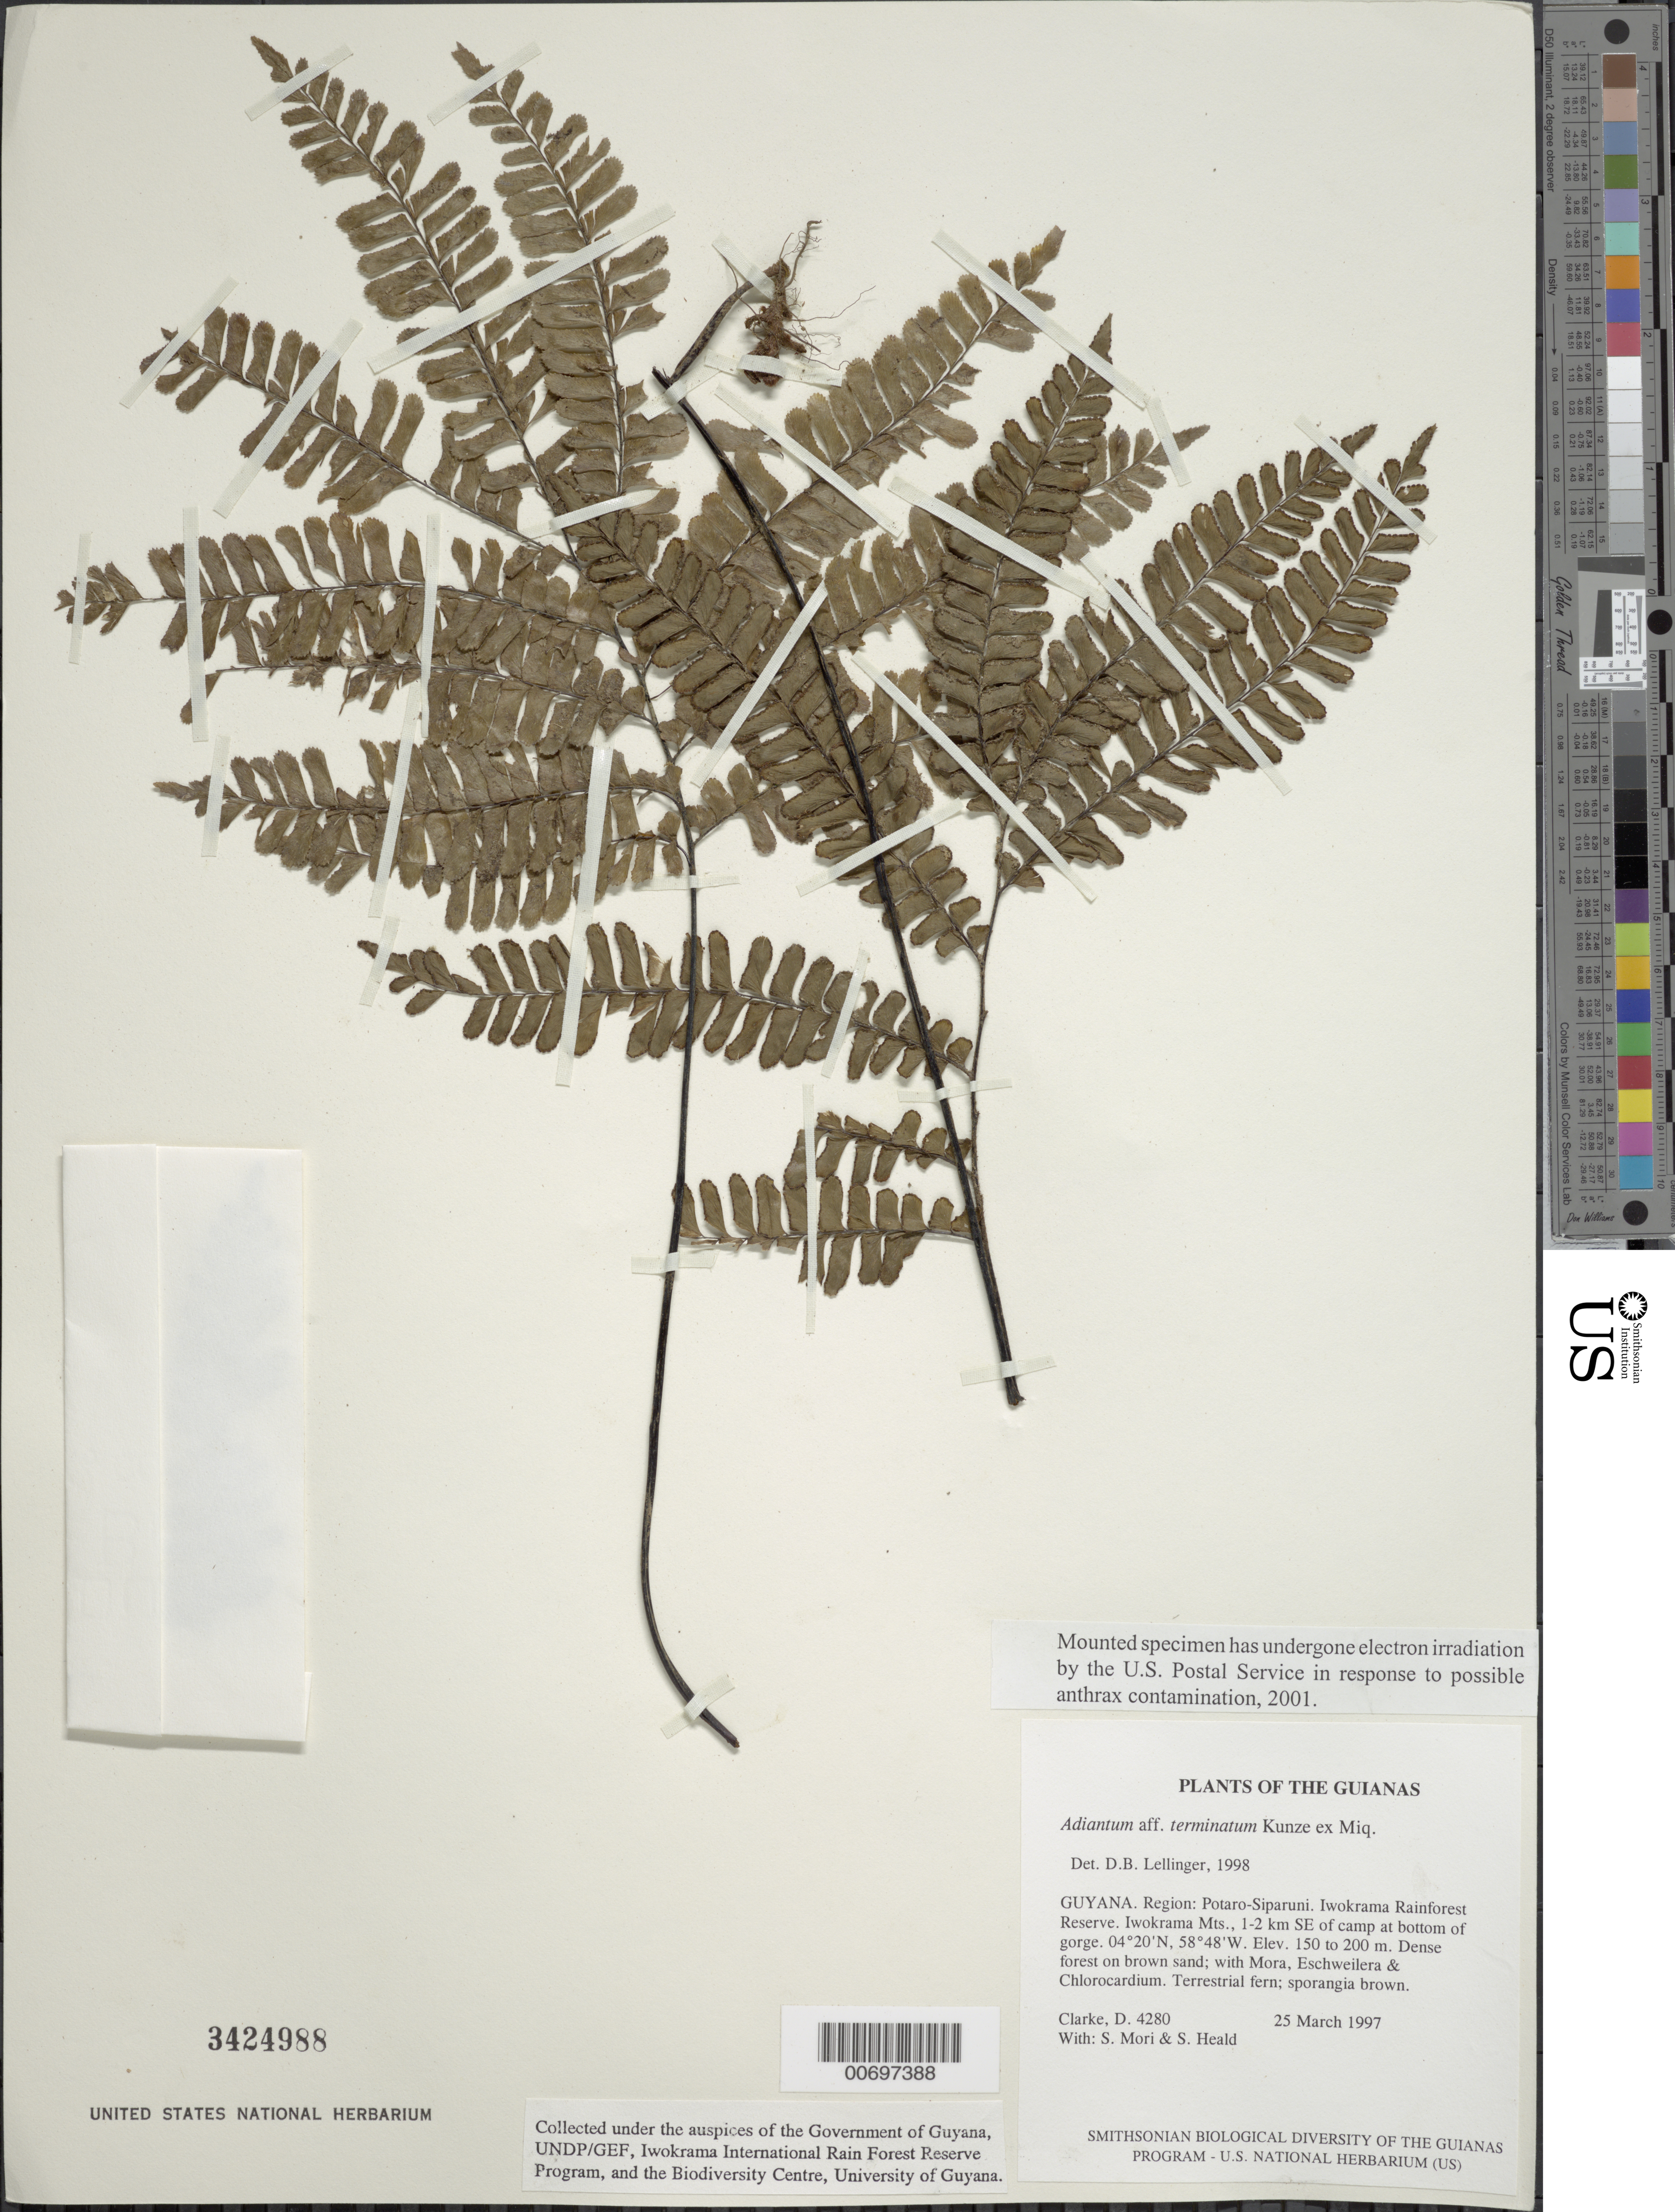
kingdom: Plantae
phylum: Tracheophyta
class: Polypodiopsida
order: Polypodiales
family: Pteridaceae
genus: Adiantum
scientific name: Adiantum tomentosum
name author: Klotzsch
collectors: H. D. Clarke, S. Mori & S. Heald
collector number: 4280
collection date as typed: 25 March 1997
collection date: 1997-03-25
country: Guyana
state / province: Potaro-Siparuni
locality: Iwokrama Rainforest Reserve. Iwokrama Mts., 1-2 km SE of camp at bottom of gorge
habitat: Dense forest on brown sand; with Mora, Eschweilera & Chlorocardium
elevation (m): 150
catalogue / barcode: US 3424988